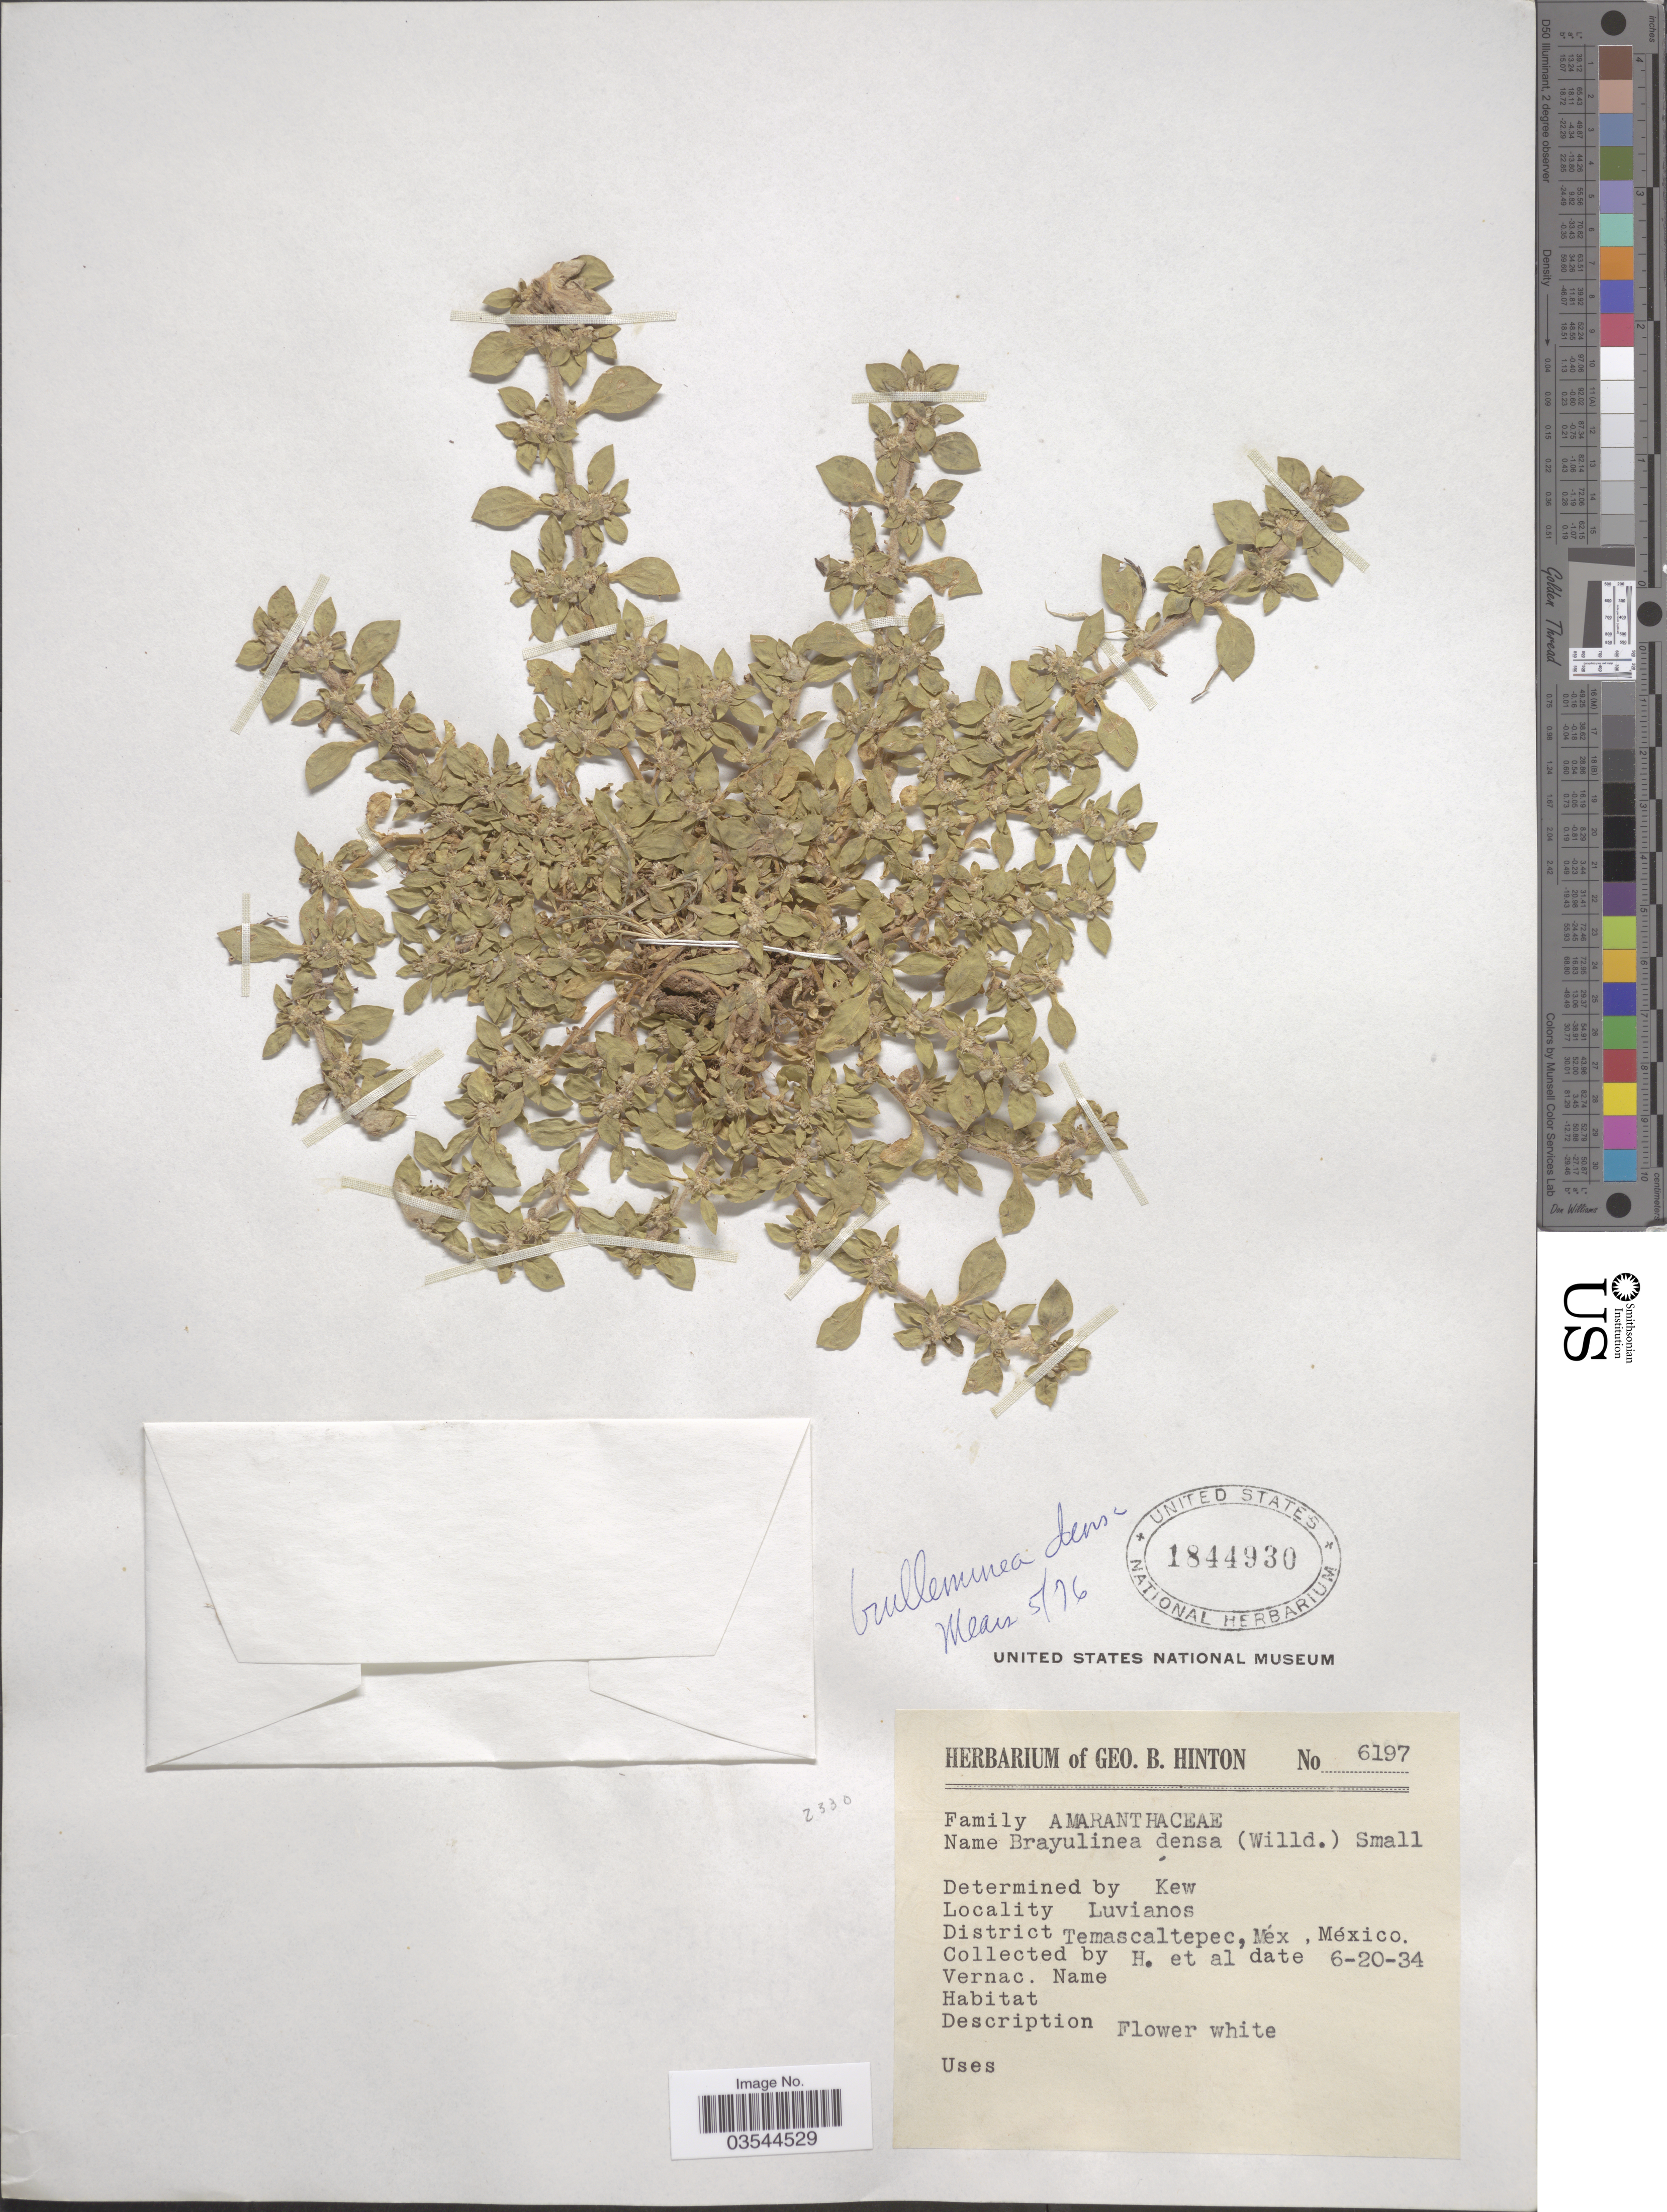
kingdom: Plantae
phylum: Tracheophyta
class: Magnoliopsida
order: Caryophyllales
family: Amaranthaceae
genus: Guilleminea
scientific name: Guilleminea densa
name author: (Humb. & Bonpl. ex Schult.) Moq.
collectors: G. B. Hinton & et al.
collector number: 6197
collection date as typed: Transcribed d/m/y: 20/6/34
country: Mexico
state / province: México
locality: Luvianos. District Temescaltepec.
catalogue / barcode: US 1844930